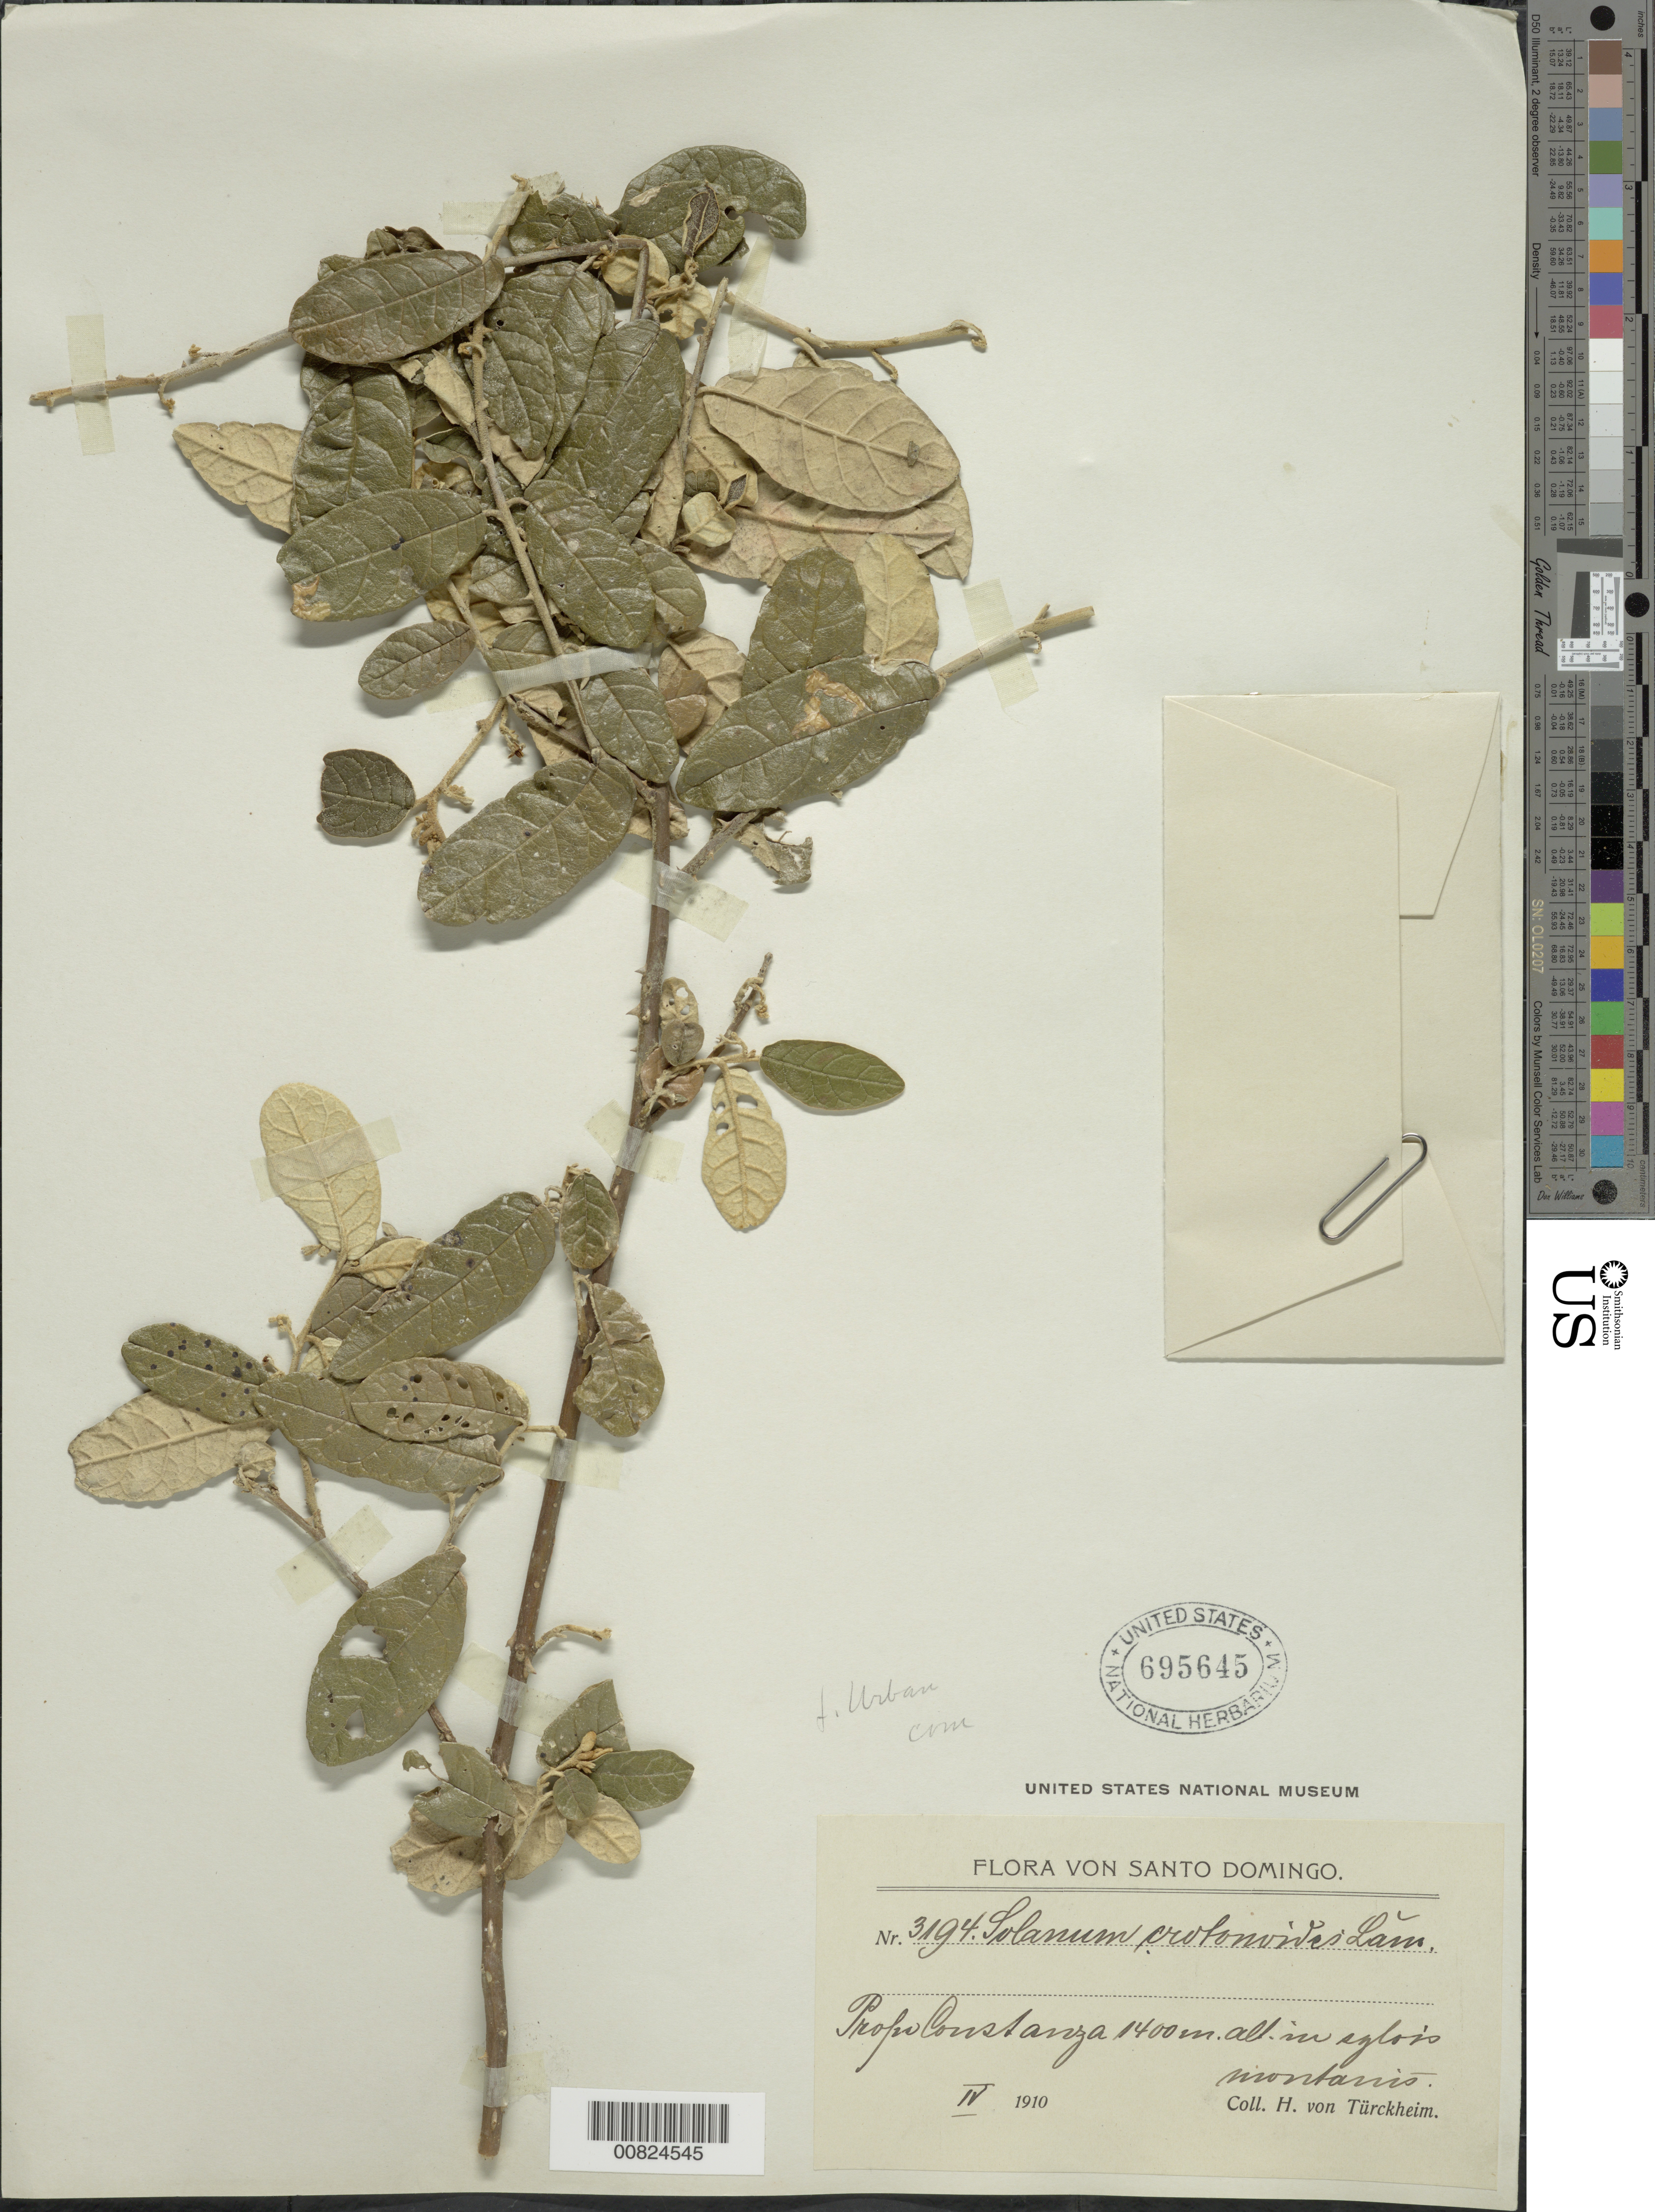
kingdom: Plantae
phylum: Tracheophyta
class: Magnoliopsida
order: Solanales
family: Solanaceae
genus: Solanum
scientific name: Solanum crotonoides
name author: Lam.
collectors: H. von Türckheim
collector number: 3194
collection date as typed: Apr 1910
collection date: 1910-04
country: Dominican Republic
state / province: La Vega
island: Hispaniola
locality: Constanza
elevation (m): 1400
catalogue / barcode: US 695645